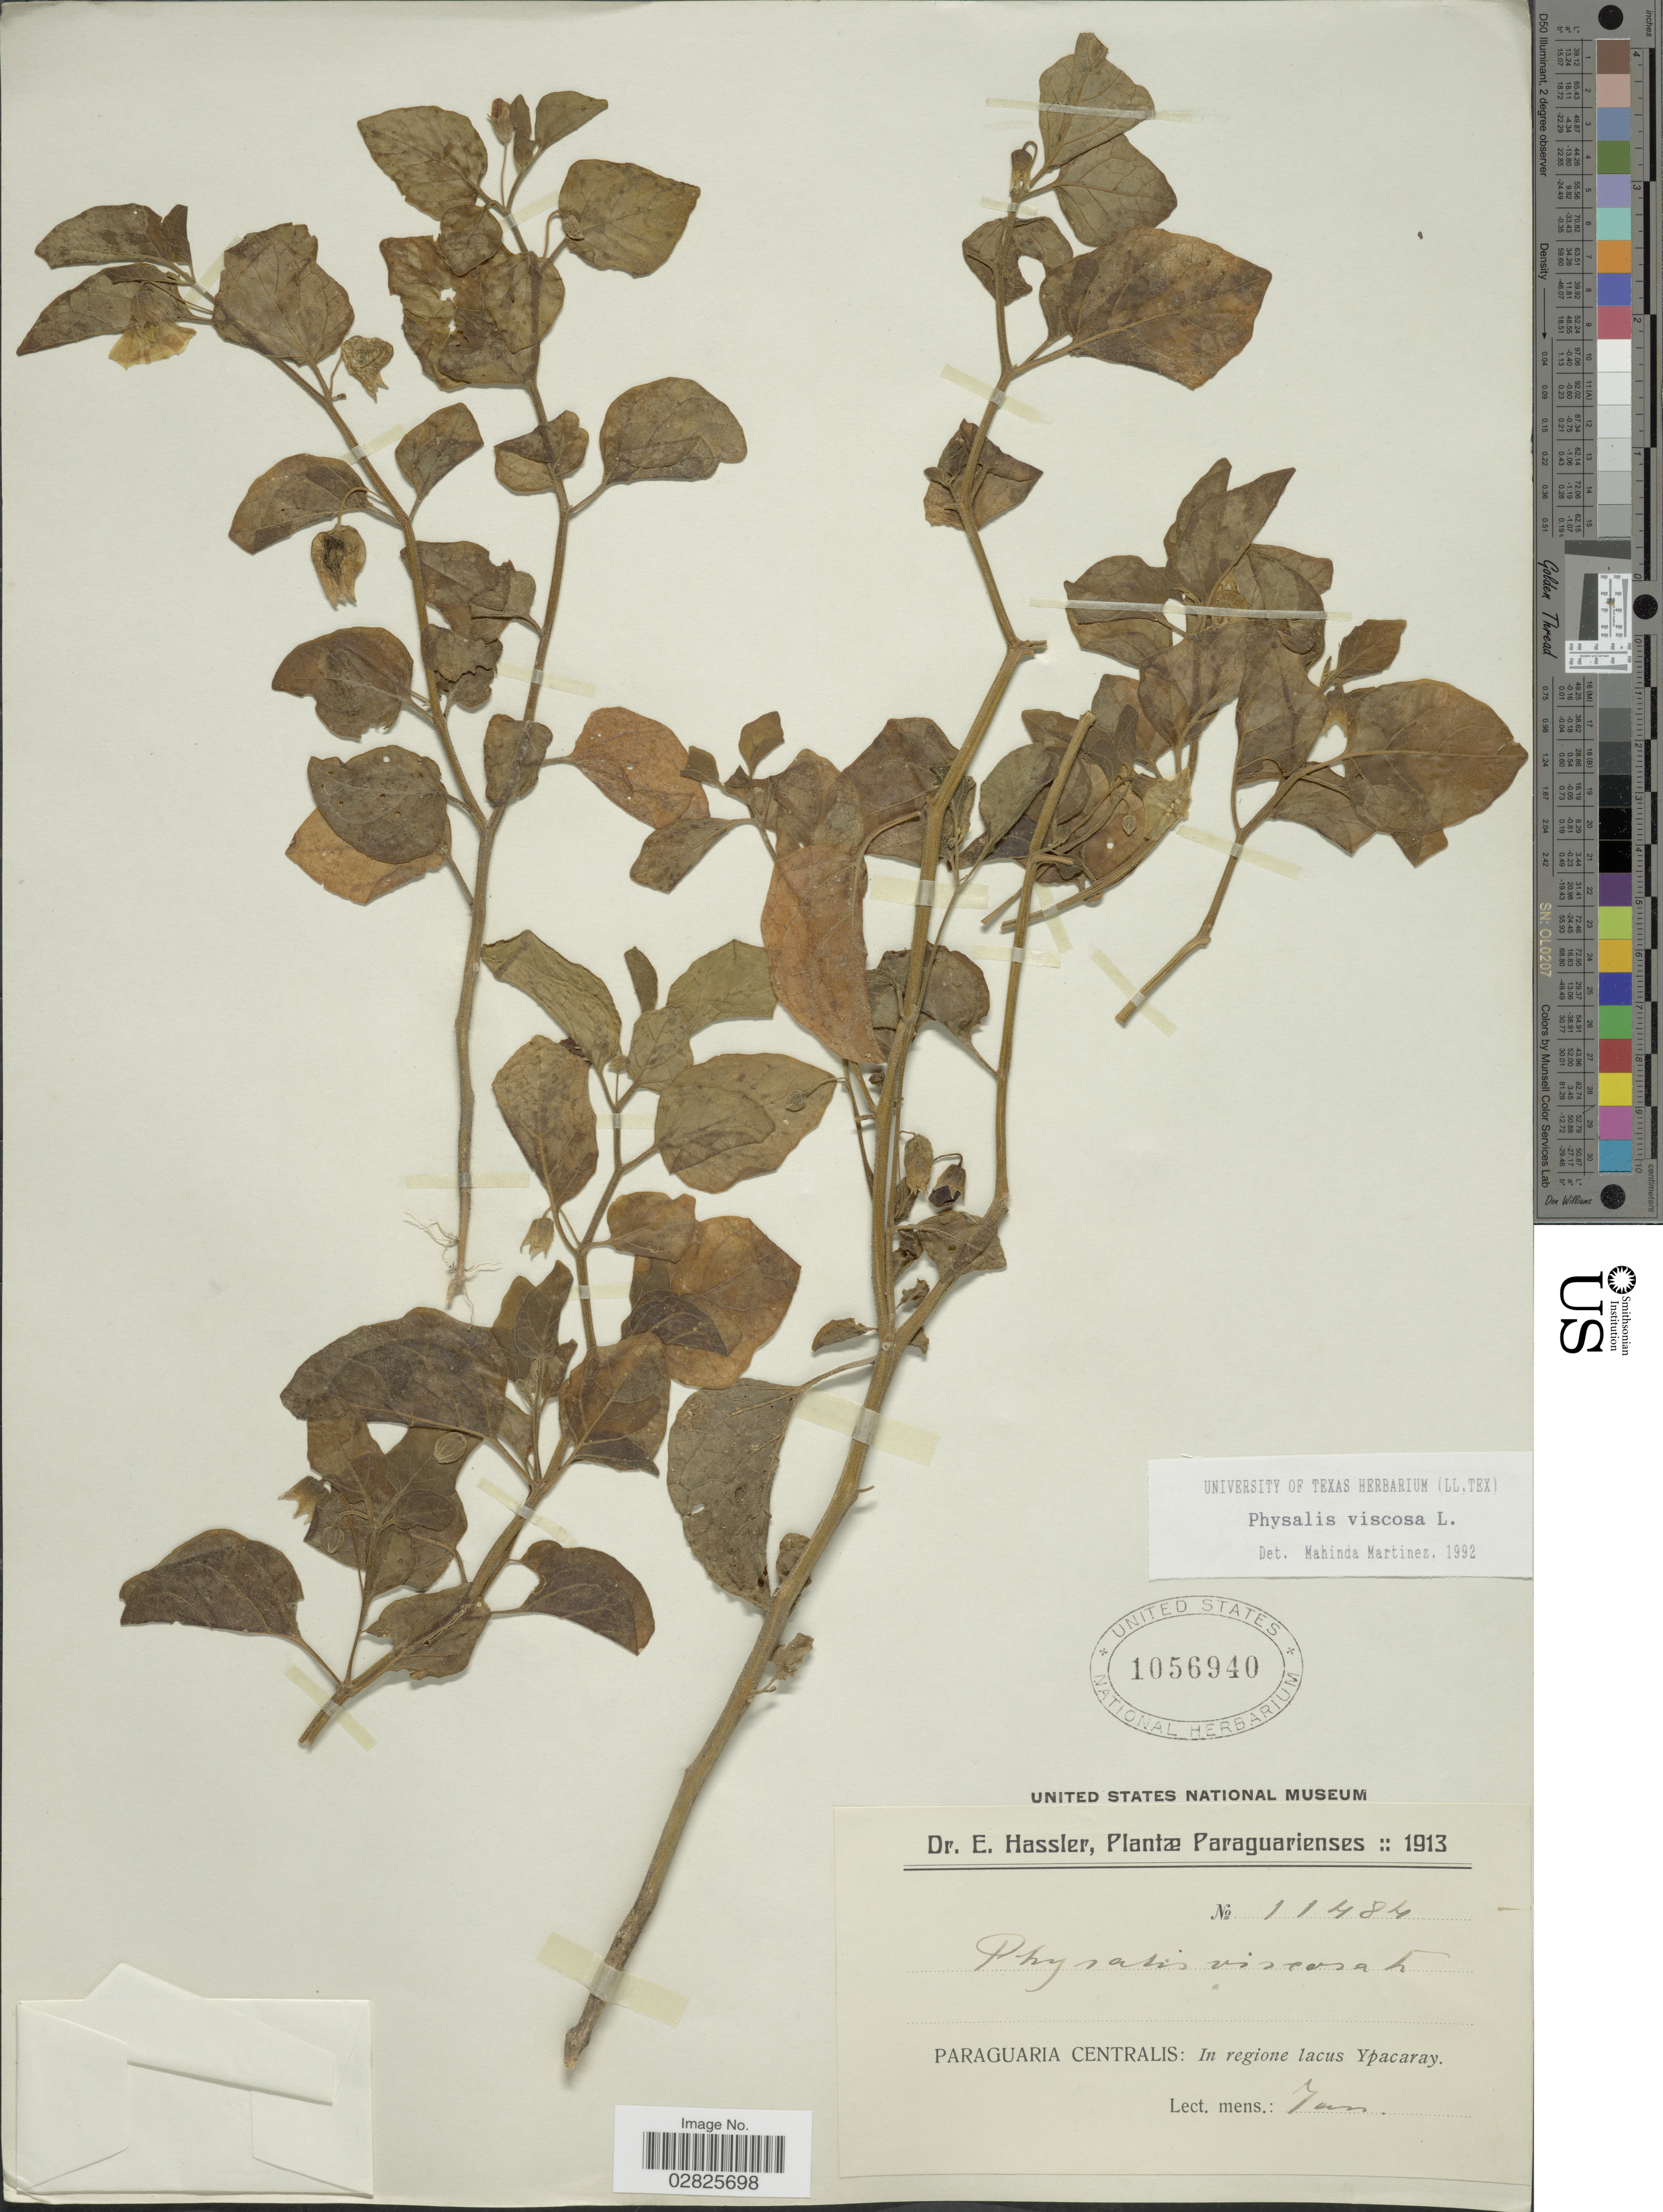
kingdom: Plantae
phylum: Tracheophyta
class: Magnoliopsida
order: Solanales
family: Solanaceae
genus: Physalis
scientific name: Physalis viscosa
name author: L.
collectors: E. Hassler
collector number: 11484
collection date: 1913-01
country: Paraguay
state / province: Central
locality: Paraguaria Centralis: In regione lacus Ypacaray.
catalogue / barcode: US 1056940